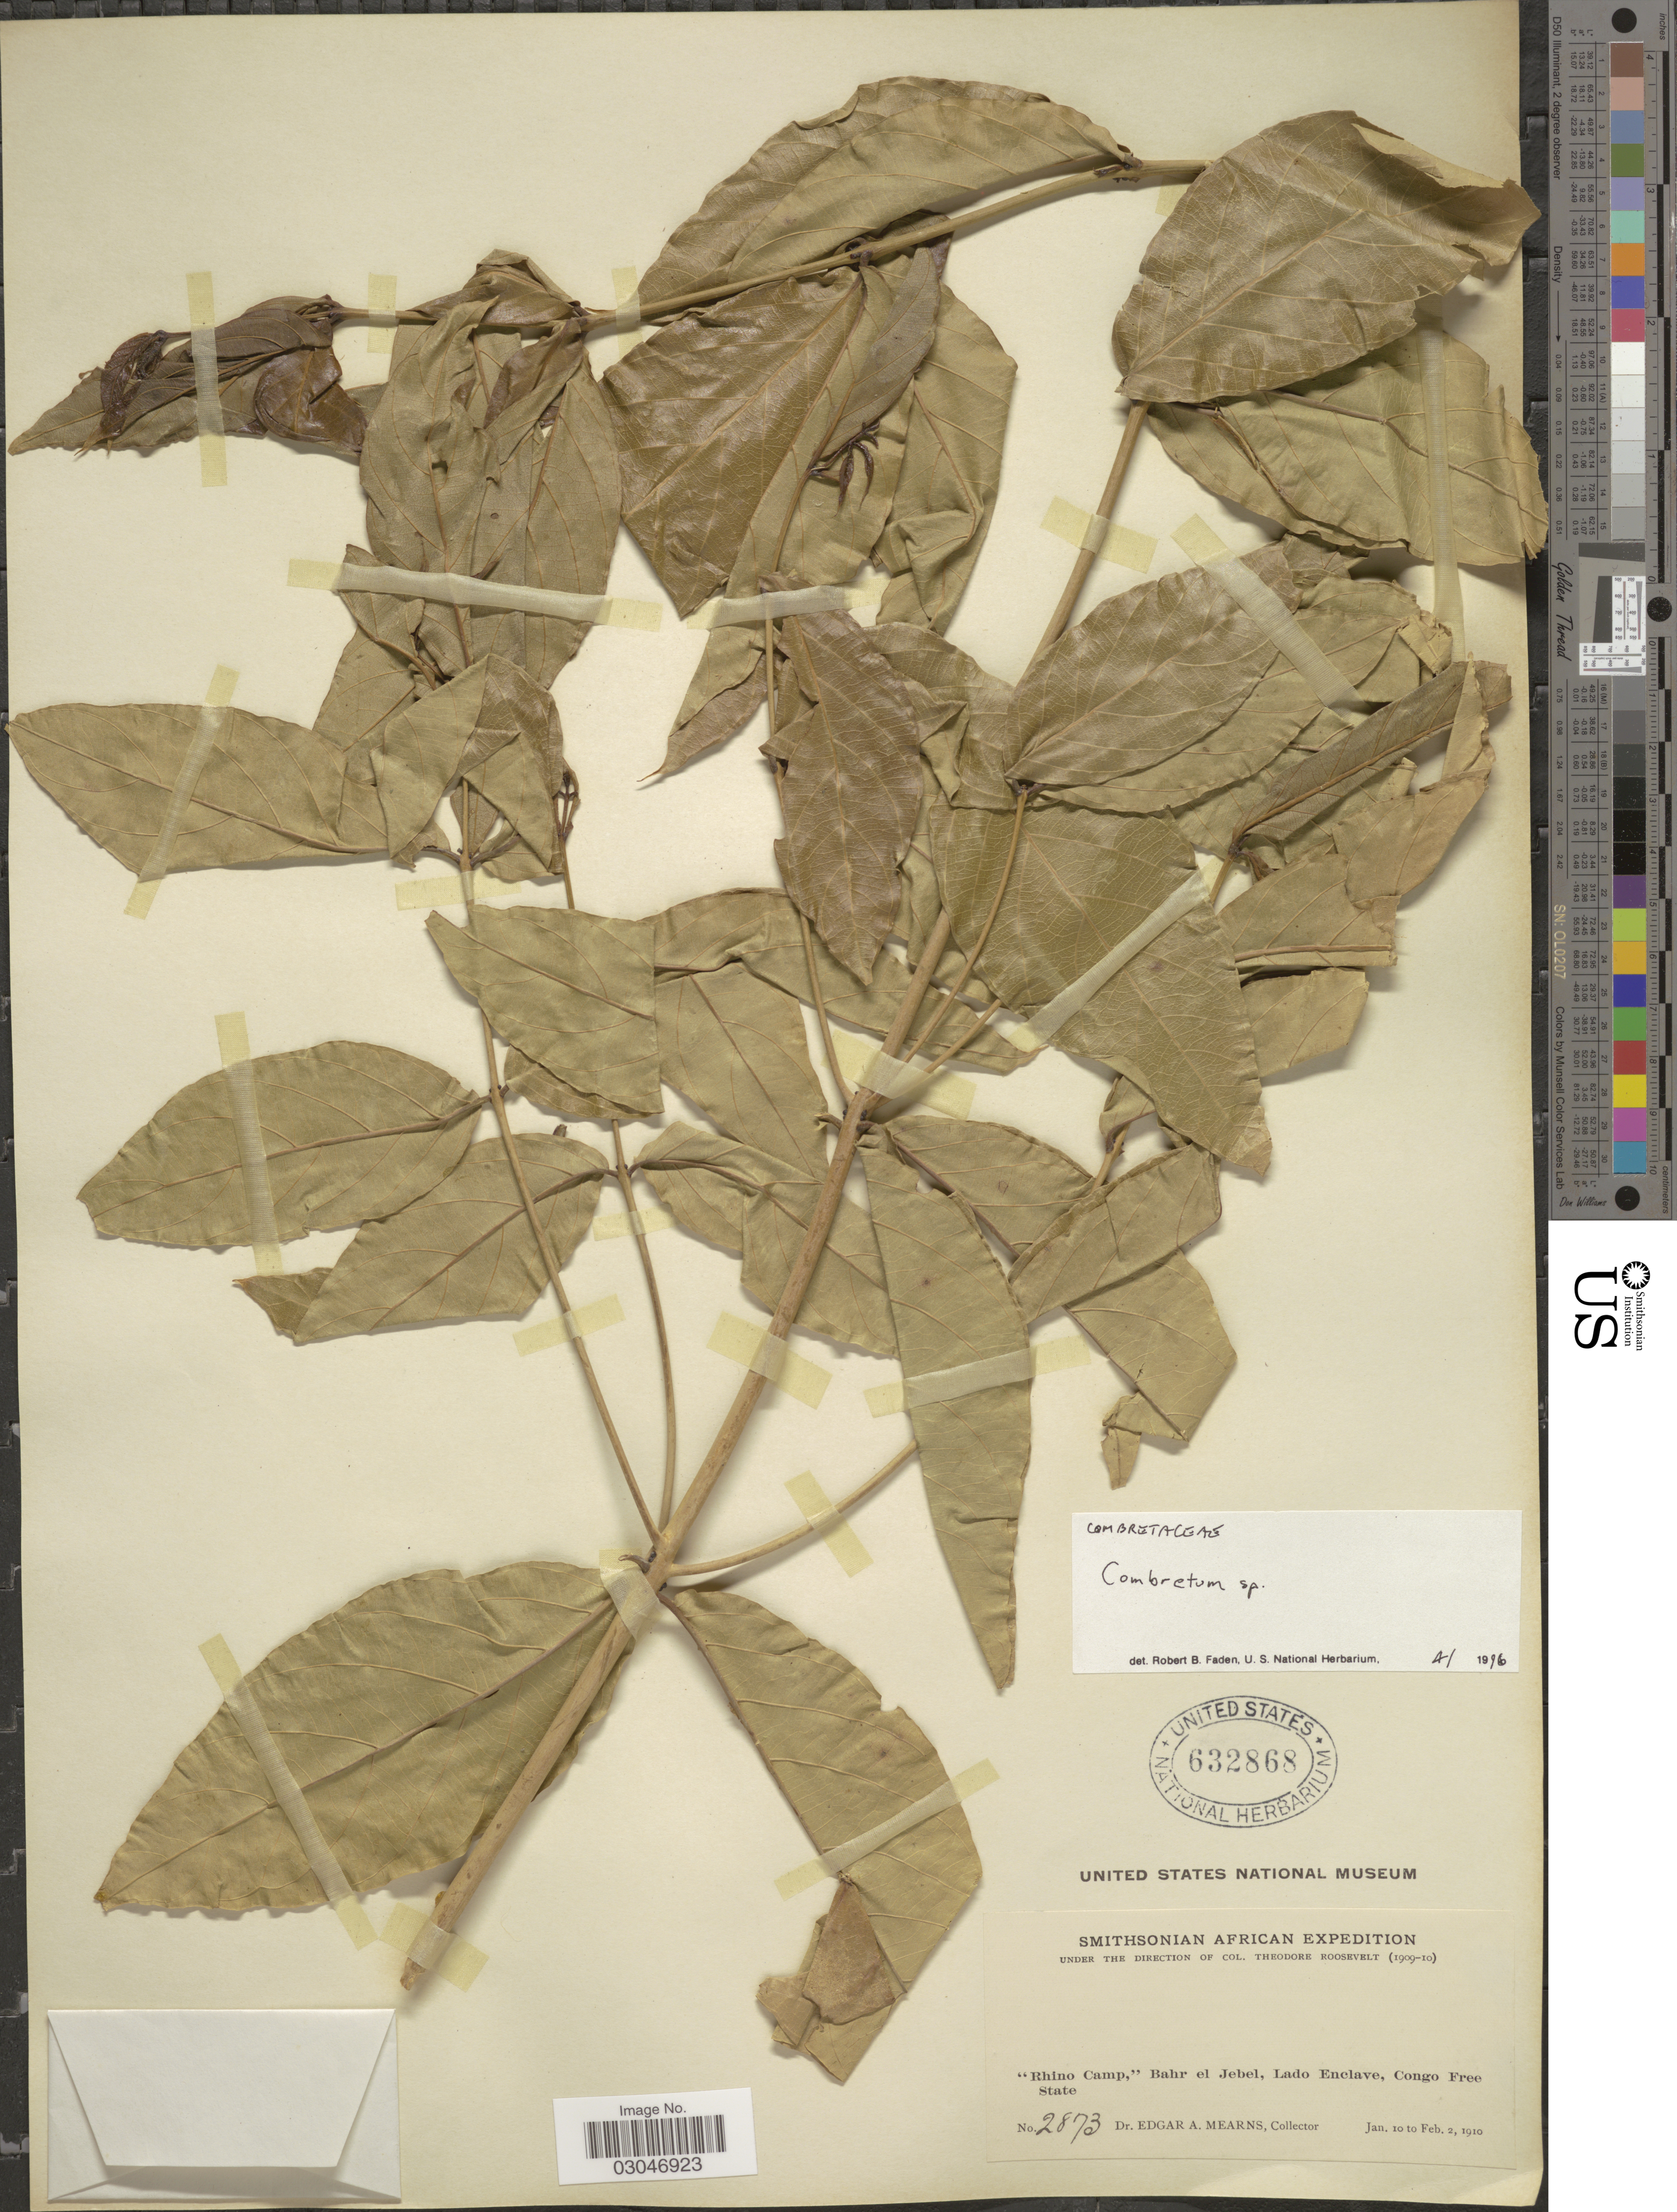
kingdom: Plantae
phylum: Tracheophyta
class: Magnoliopsida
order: Myrtales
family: Combretaceae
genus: Combretum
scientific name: Combretum sp.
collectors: E. A. Mearns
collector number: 2873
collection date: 1910-01-10/1910-02-02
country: Congo, Democratic Republic of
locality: Rhino Camp,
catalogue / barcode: US 632868